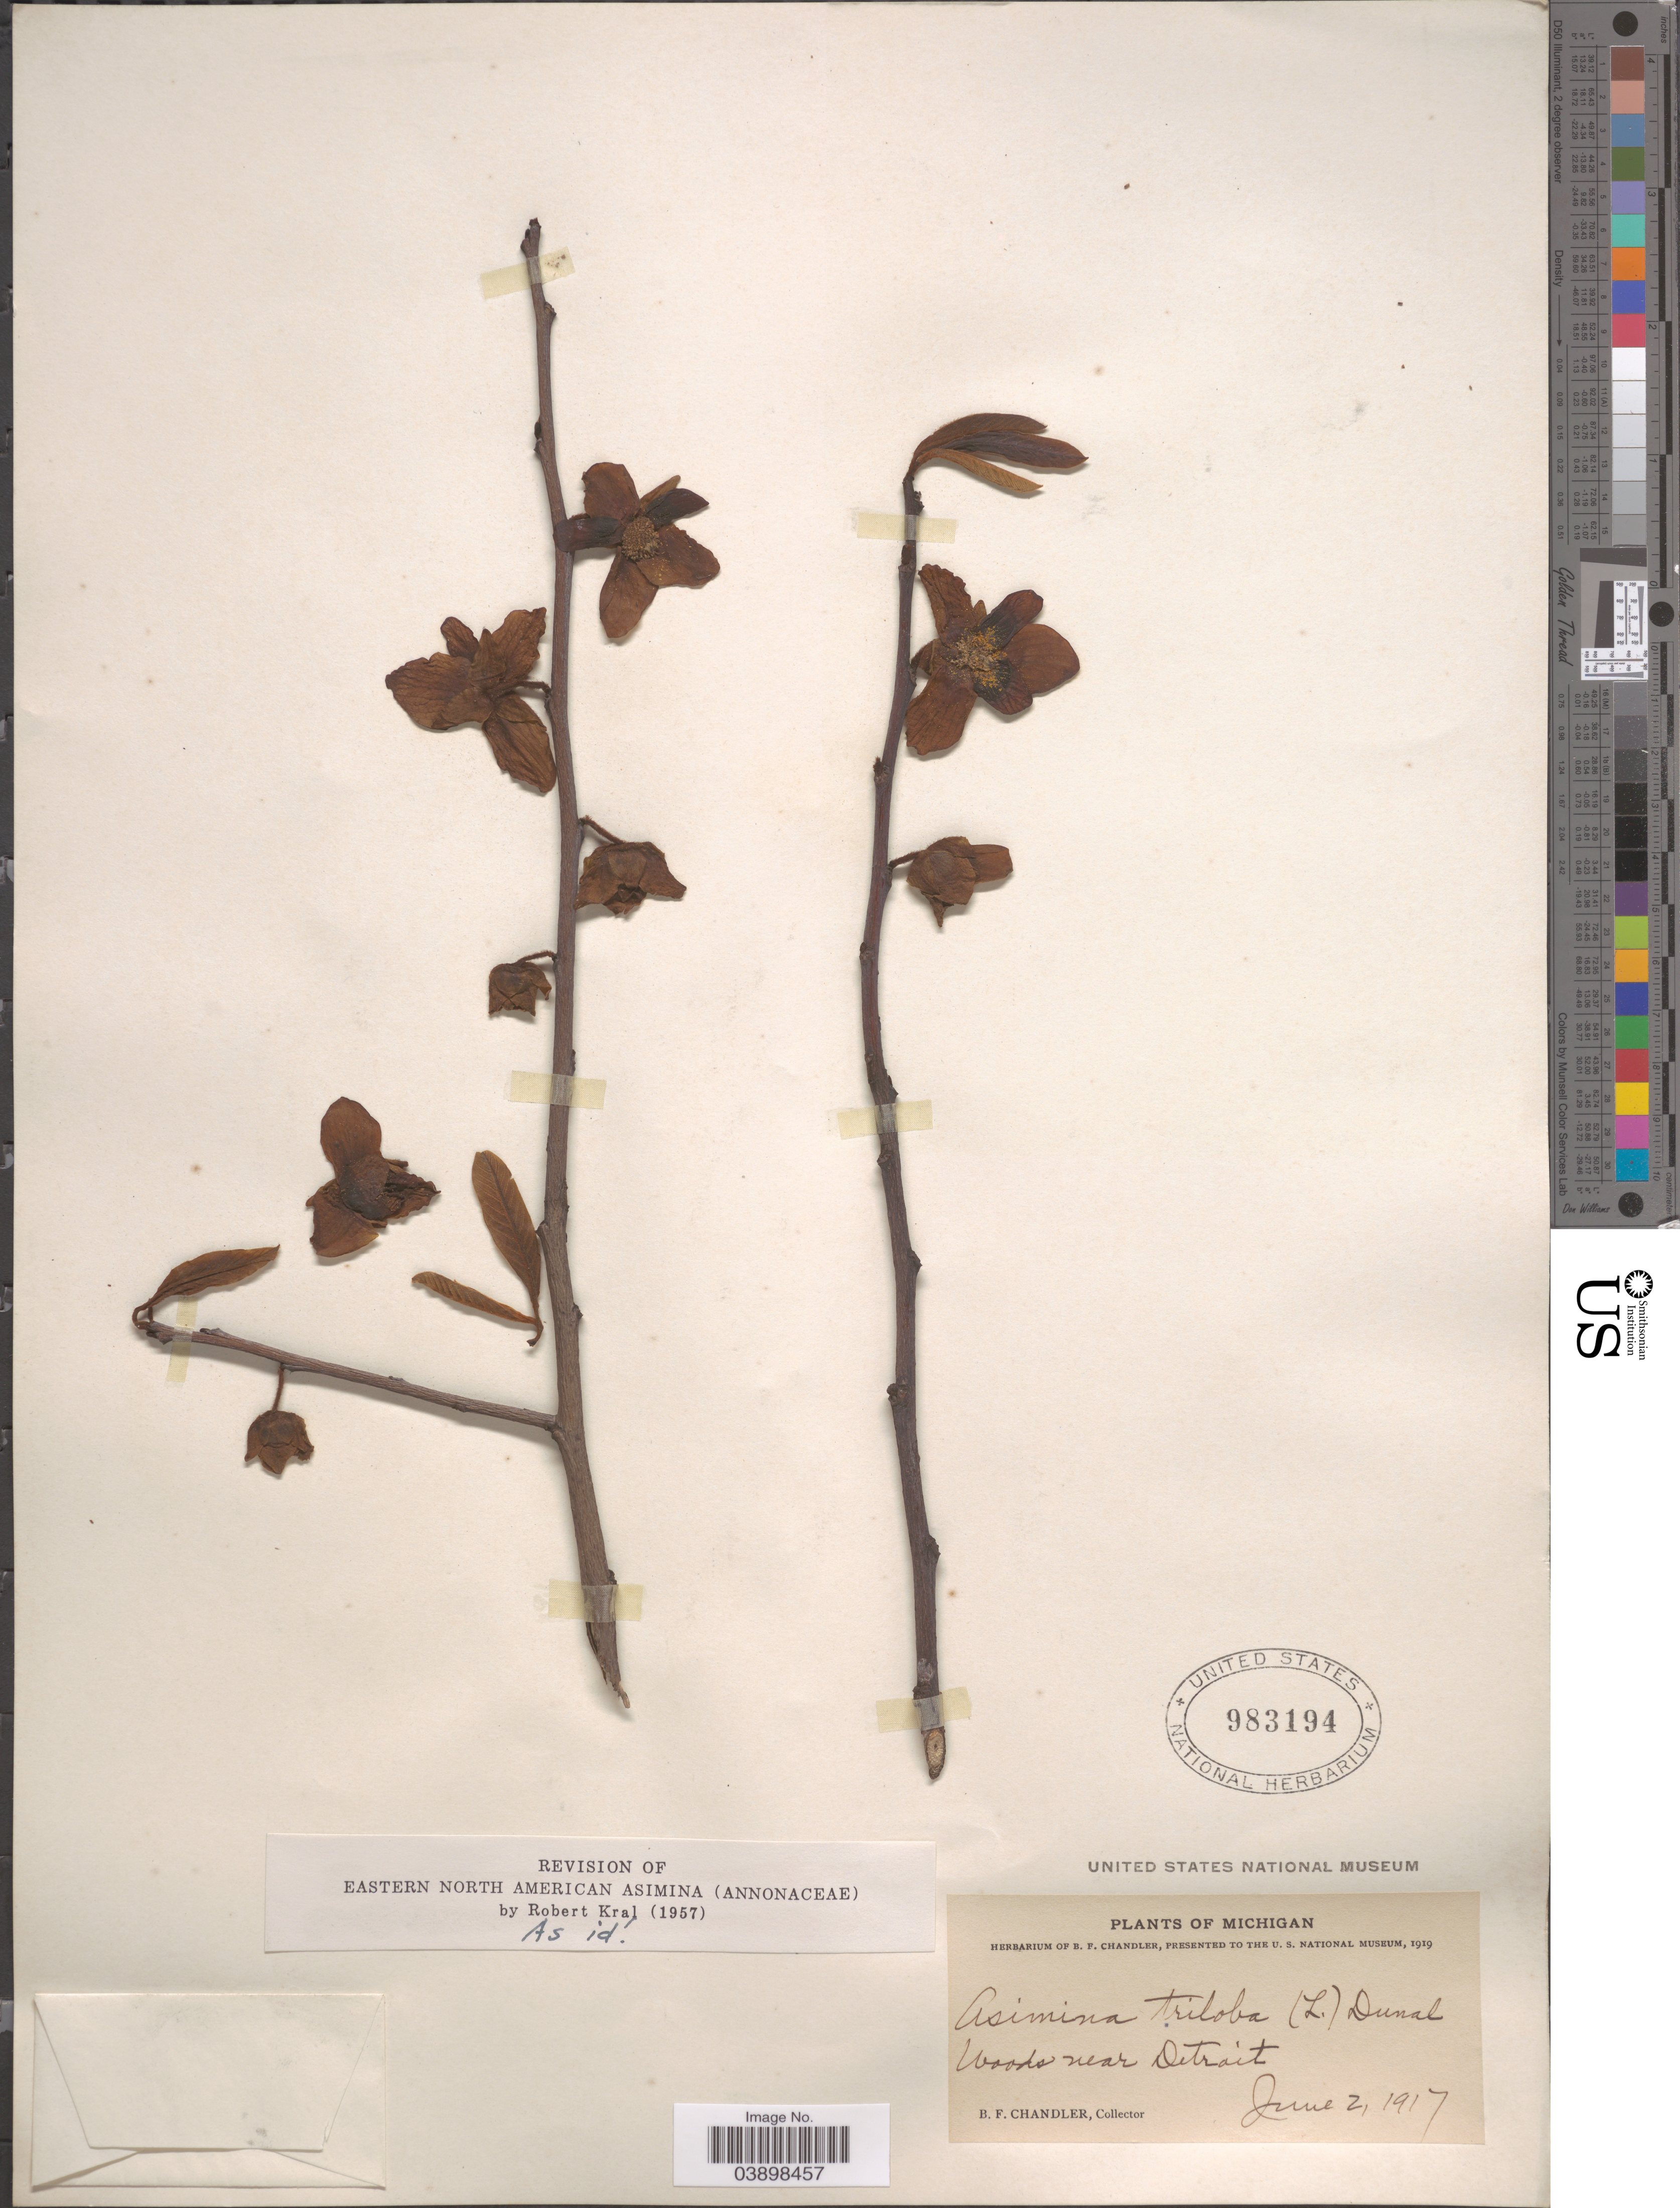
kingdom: Plantae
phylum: Tracheophyta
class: Magnoliopsida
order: Magnoliales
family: Annonaceae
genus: Asimina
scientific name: Asimina triloba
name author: (L.) Dunal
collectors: B. F. Chandler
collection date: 1917-06-02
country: United States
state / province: Michigan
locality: Woods near Detroit.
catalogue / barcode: US 983194